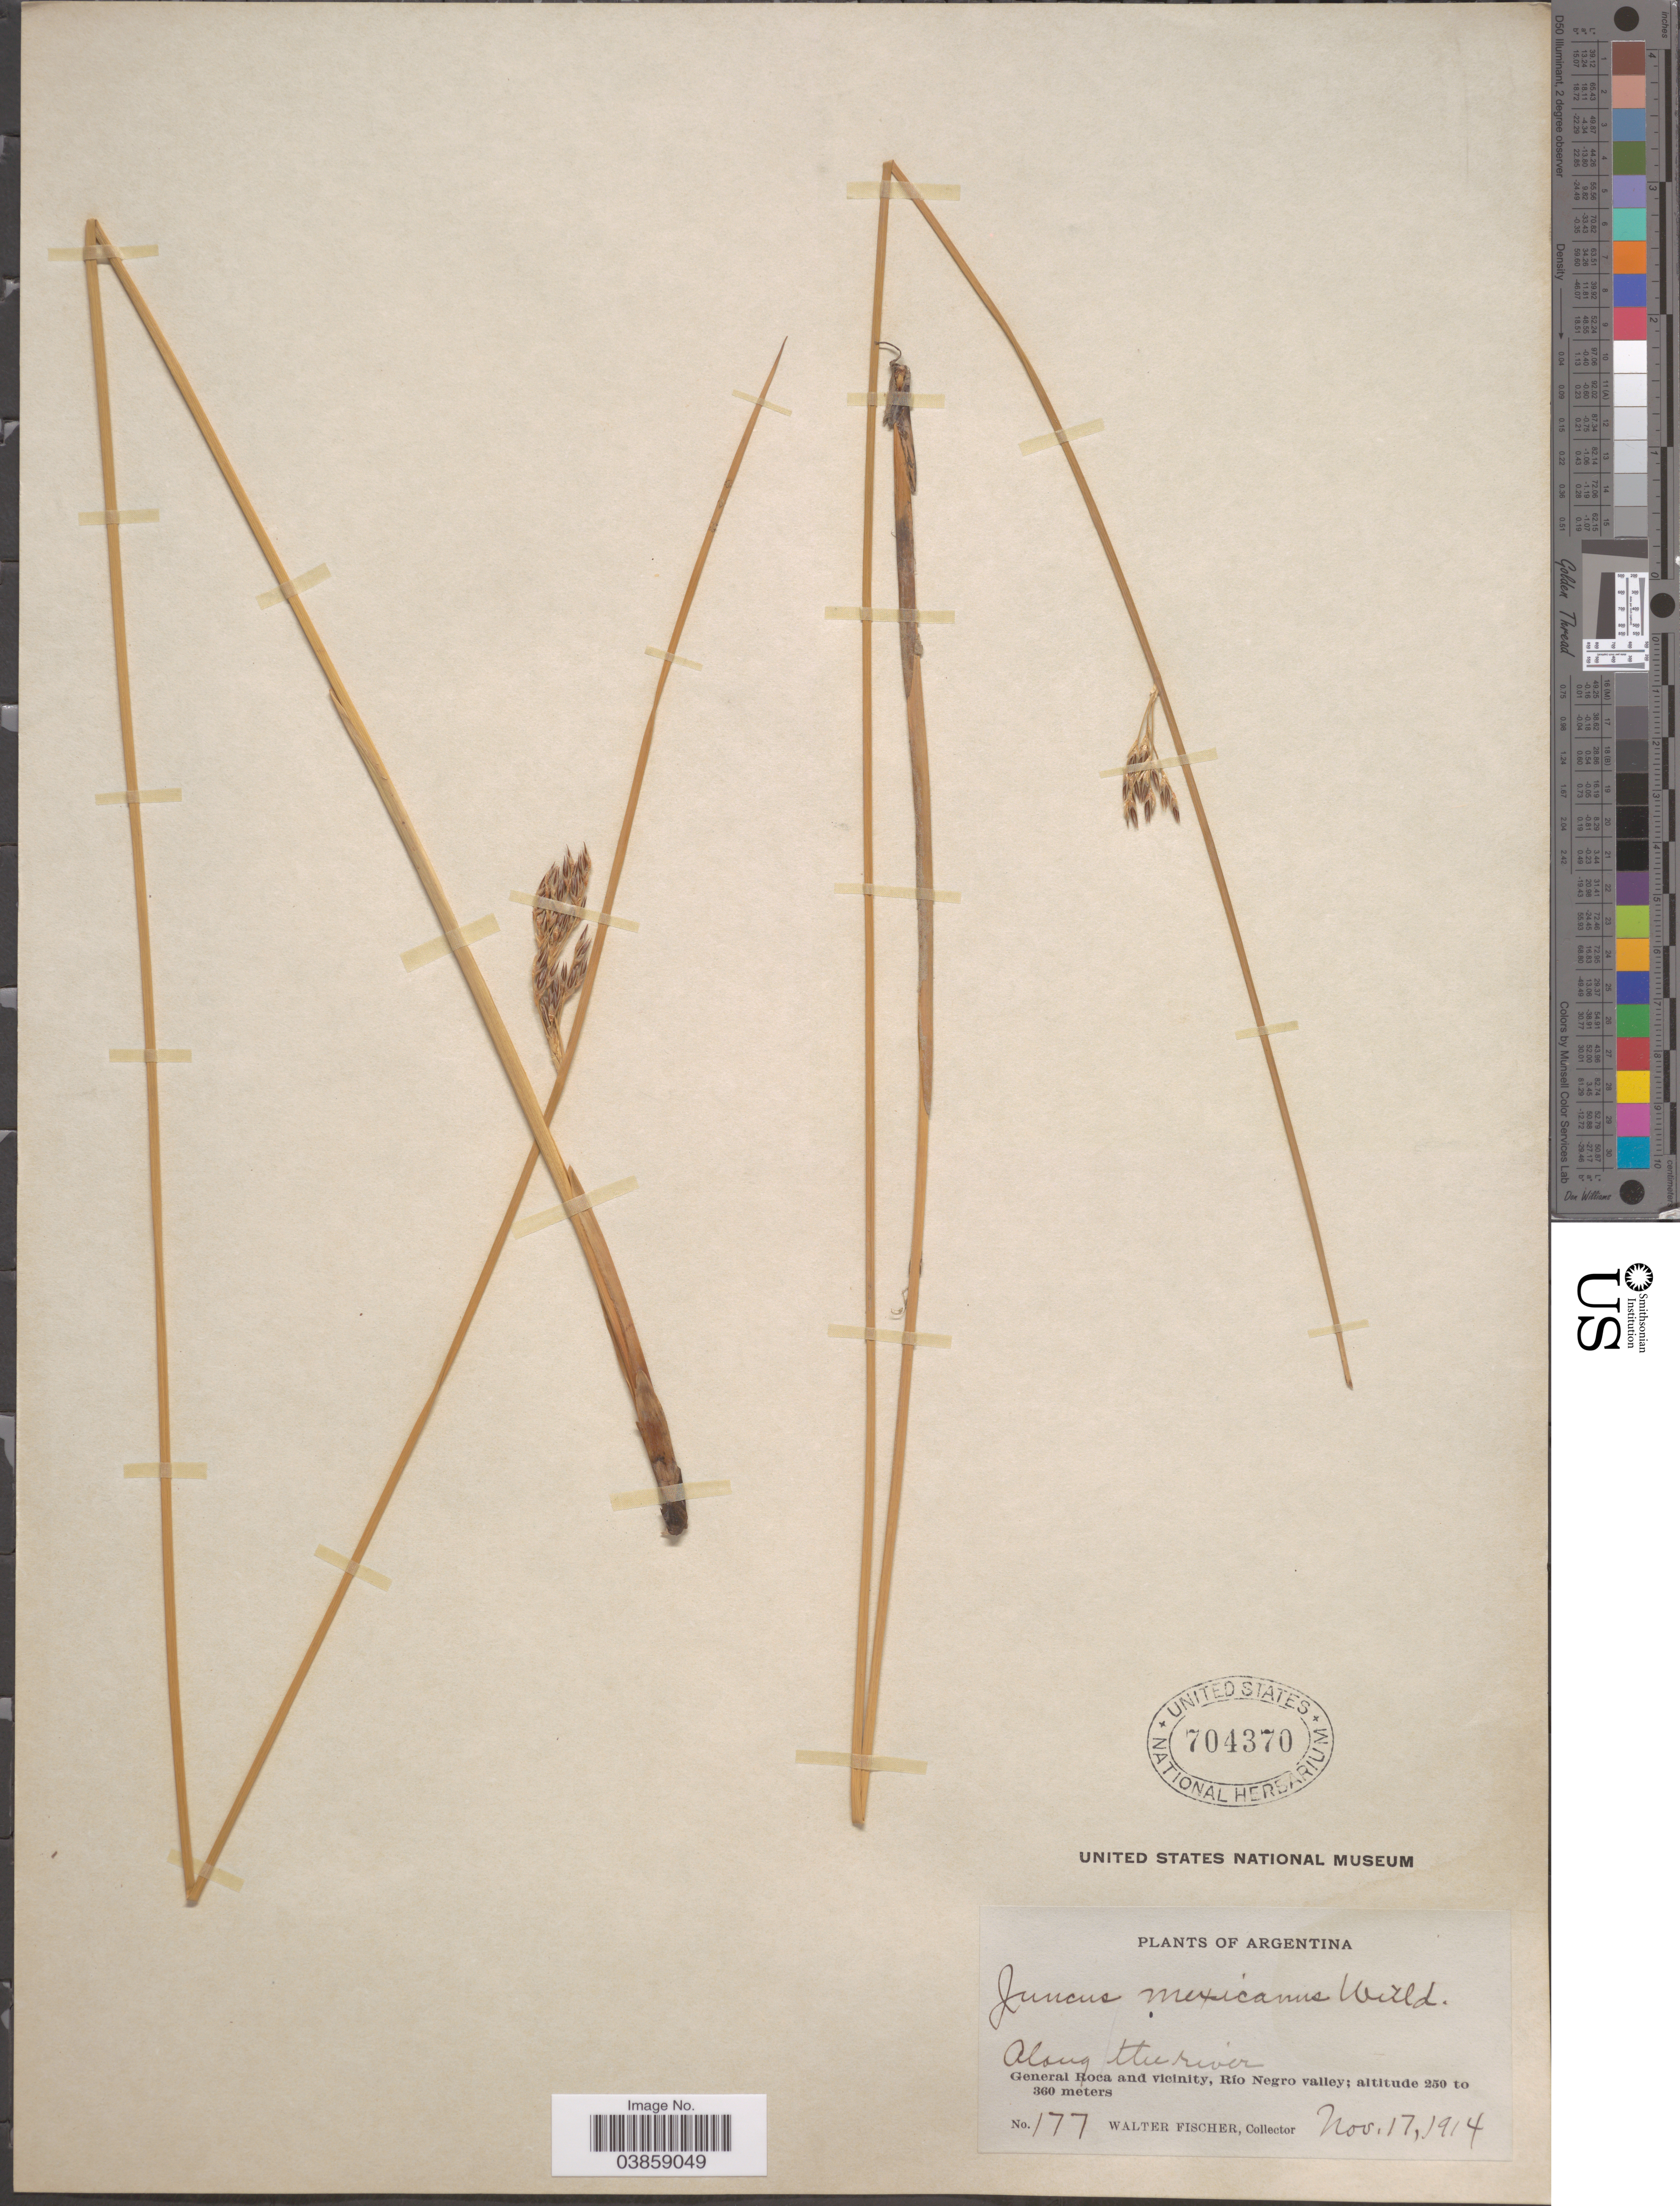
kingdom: Plantae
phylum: Tracheophyta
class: Liliopsida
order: Poales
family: Juncaceae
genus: Juncus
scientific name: Juncus arcticus var. andicola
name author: (Hook.) Balslev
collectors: W. Fischer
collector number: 177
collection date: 1914-11-17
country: Argentina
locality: General Roca and vicinity, Río Negro valley.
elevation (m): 250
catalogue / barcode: US 704370